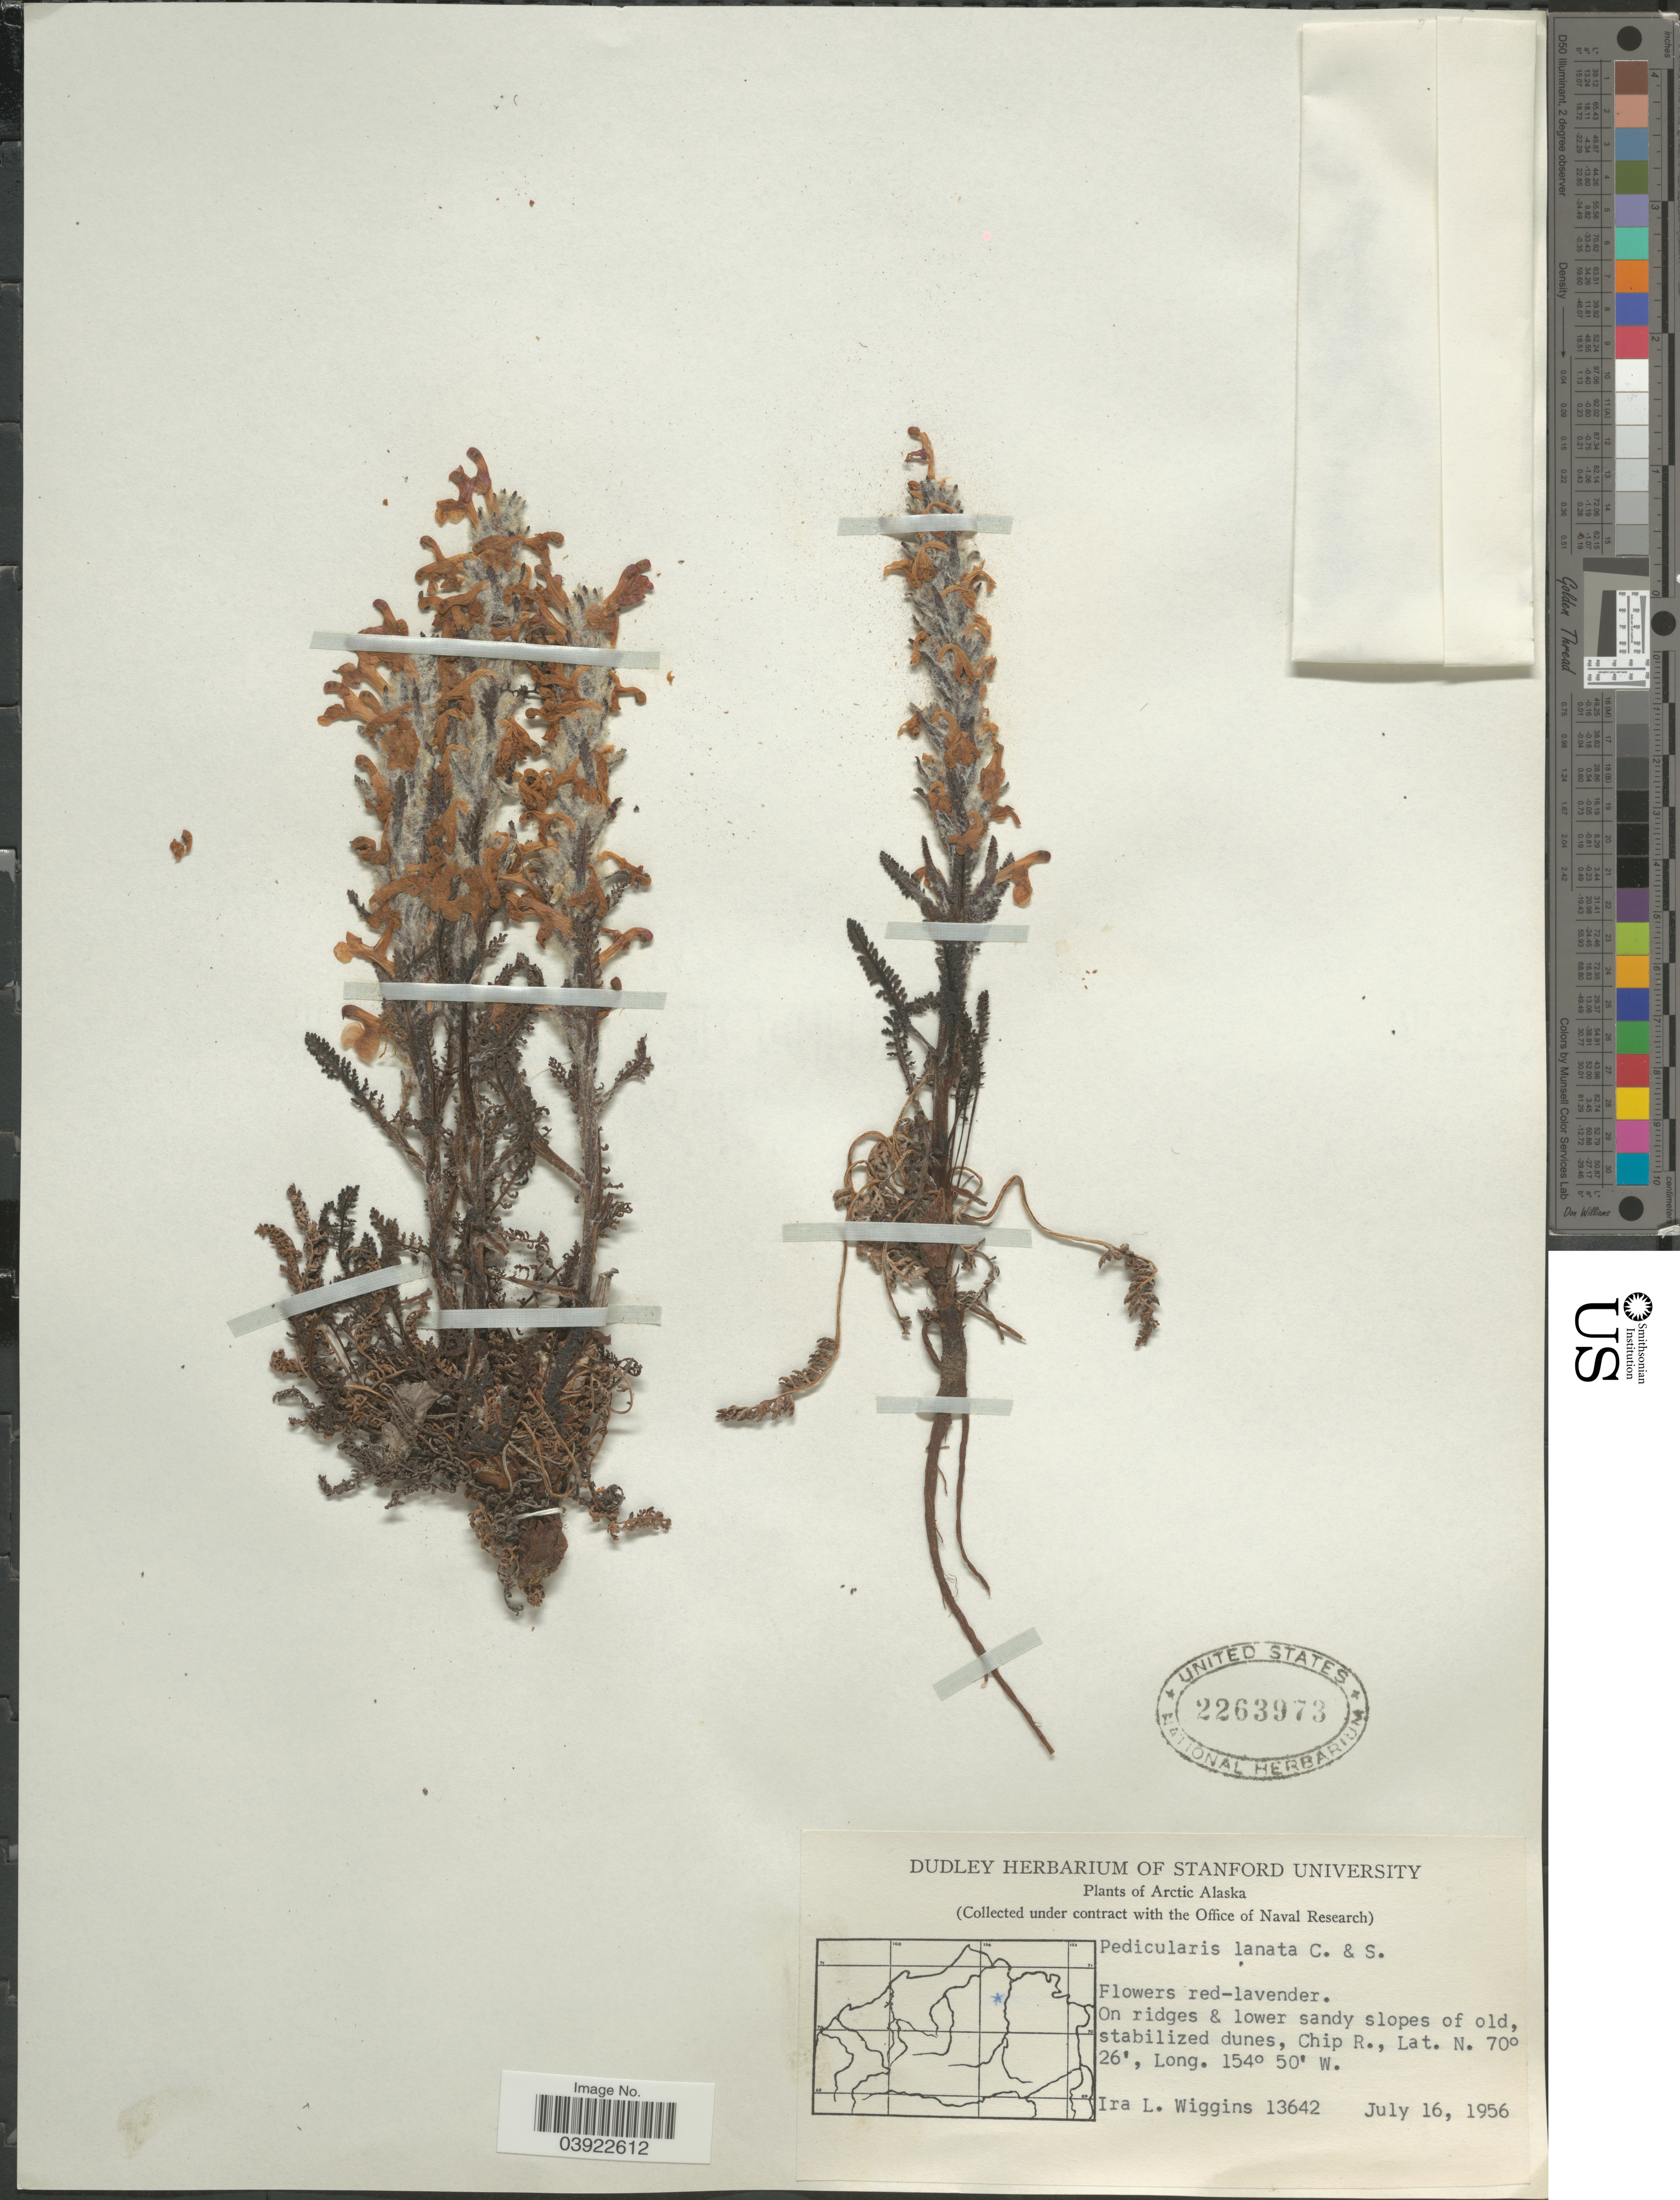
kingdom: Plantae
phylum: Tracheophyta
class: Magnoliopsida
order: Lamiales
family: Orobanchaceae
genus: Pedicularis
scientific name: Pedicularis lanata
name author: Willd. ex Cham. & Schltdl.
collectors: I. L. Wiggins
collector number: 13642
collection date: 1956-07-16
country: United States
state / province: Alaska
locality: Arctic Alaska. Chip R.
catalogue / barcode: US 2263973